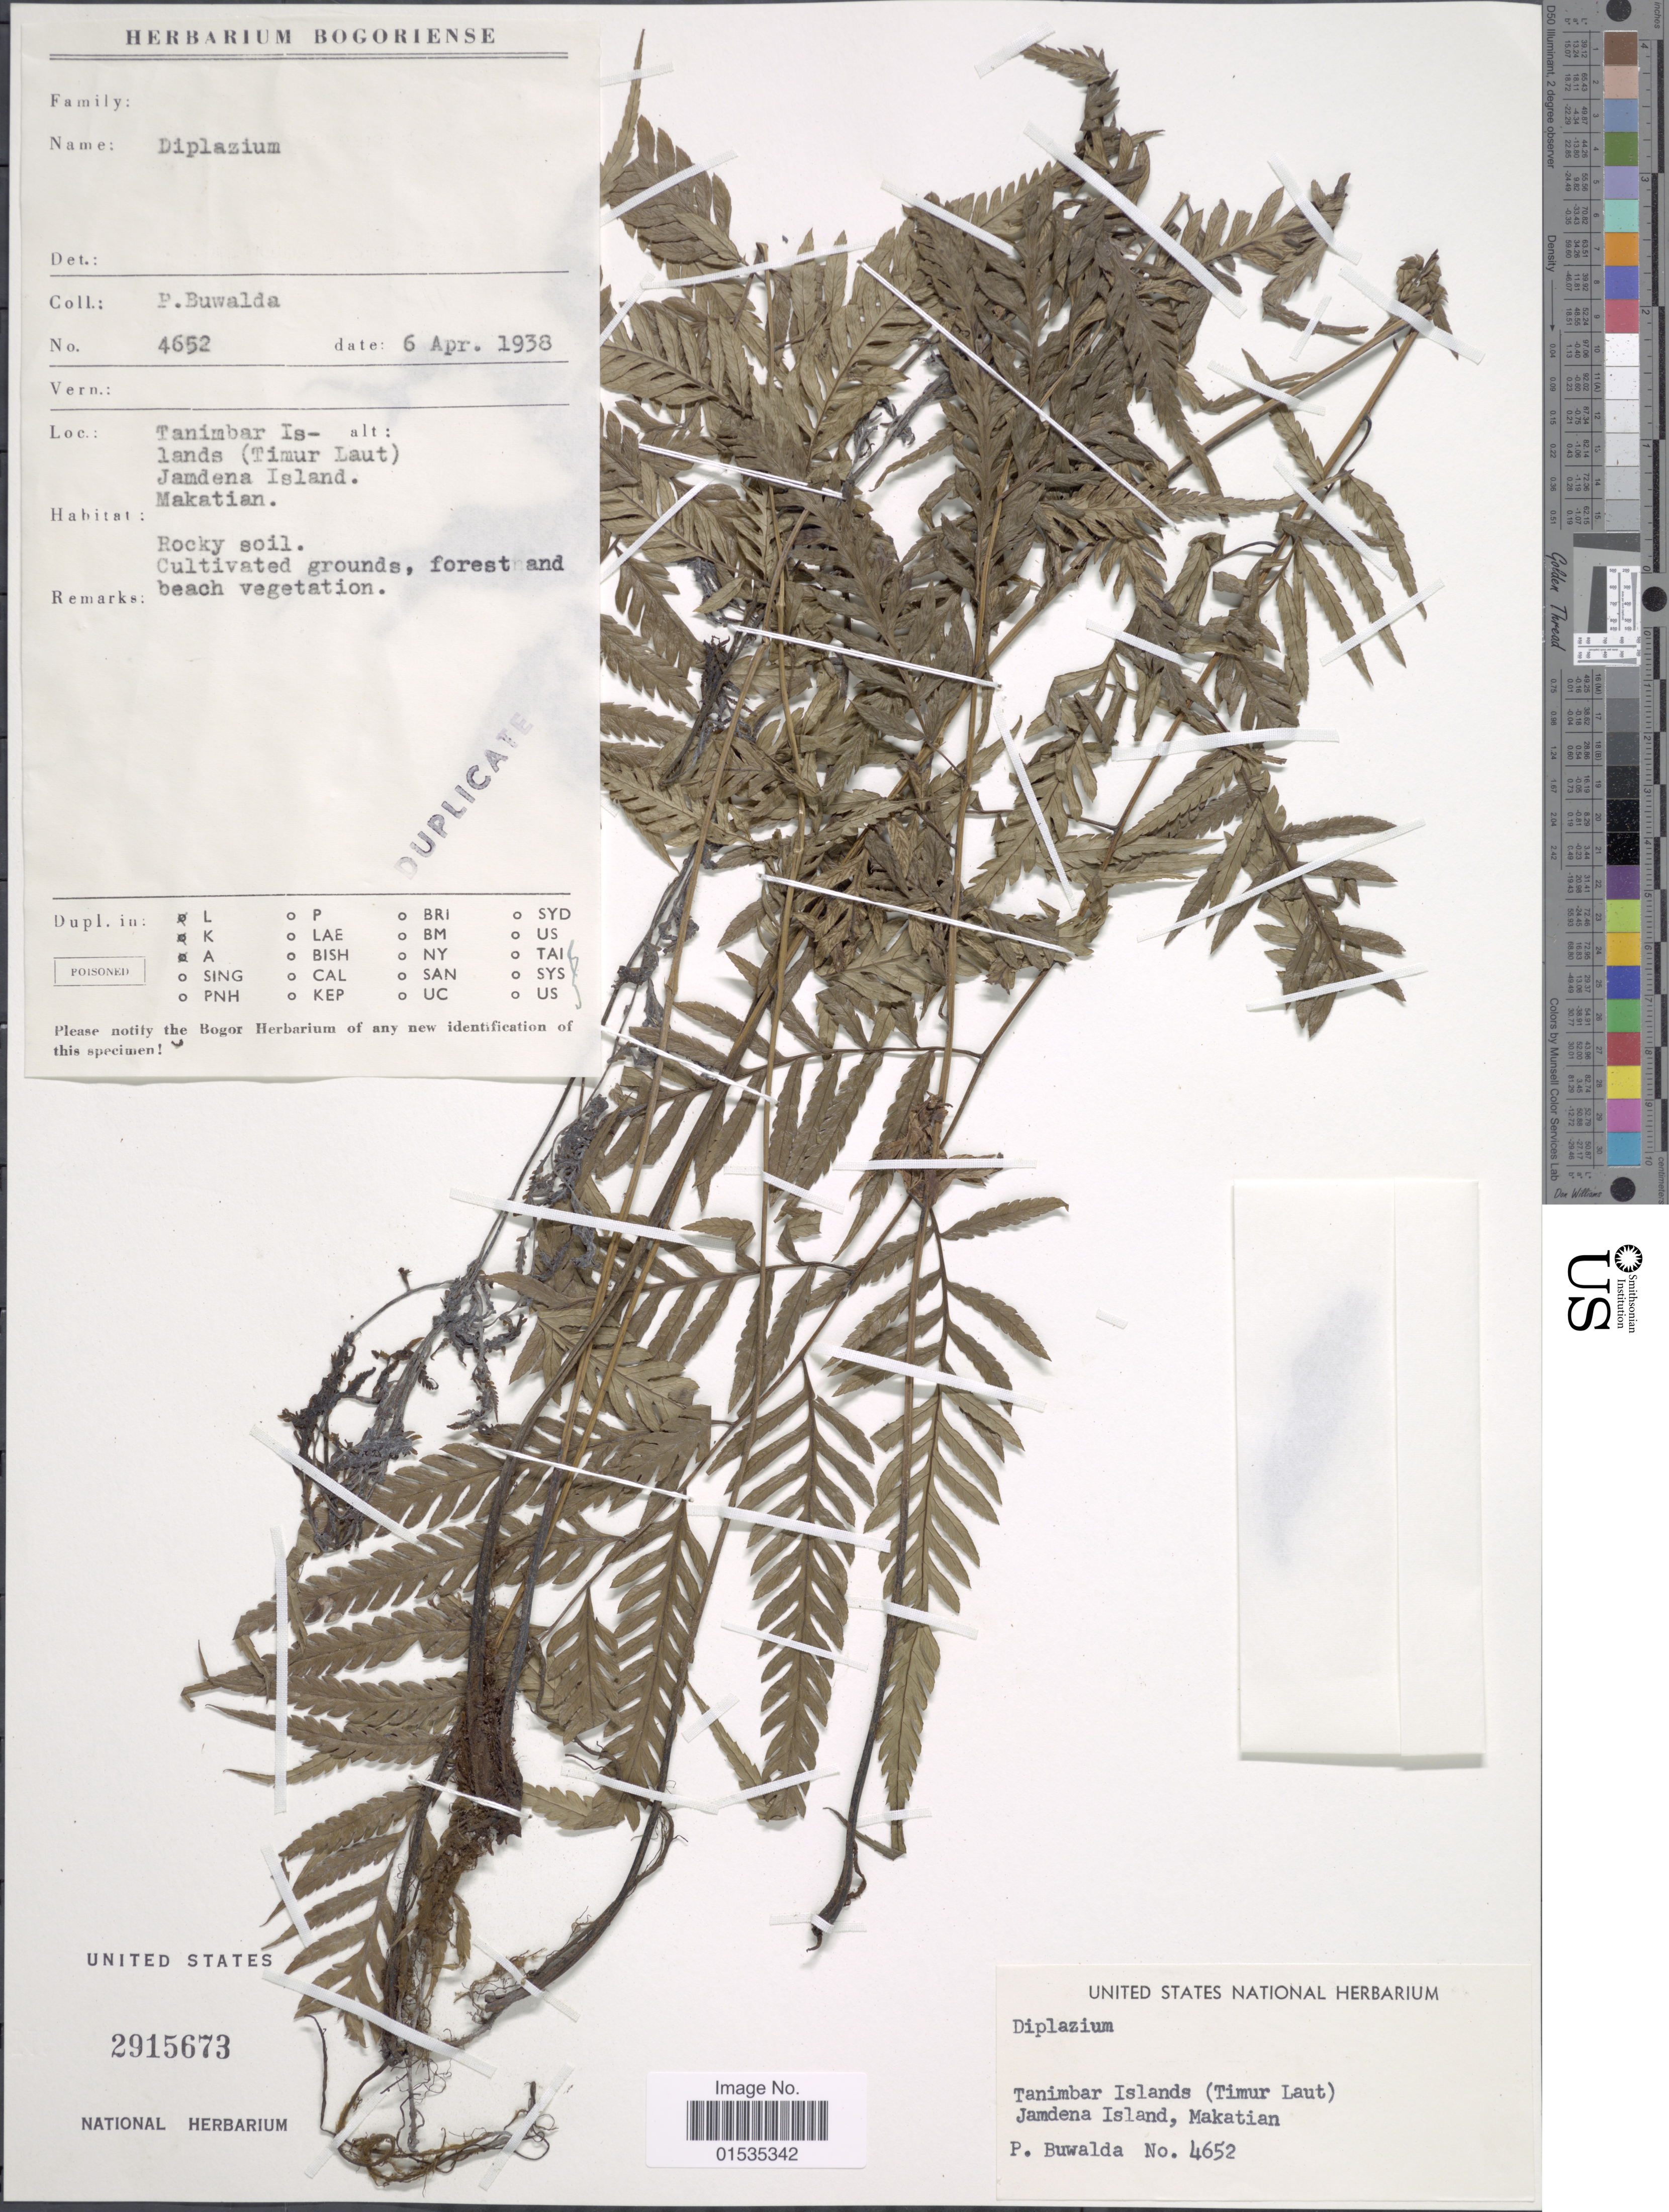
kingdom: Plantae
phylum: Tracheophyta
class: Polypodiopsida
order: Polypodiales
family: Athyriaceae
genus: Diplazium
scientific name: Diplazium sp.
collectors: P. Buwalda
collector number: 4652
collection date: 1938-04-06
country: Indonesia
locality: Tanimbar Islands (Timur Laut), Jamdena Island, Makatian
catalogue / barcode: US 2915673